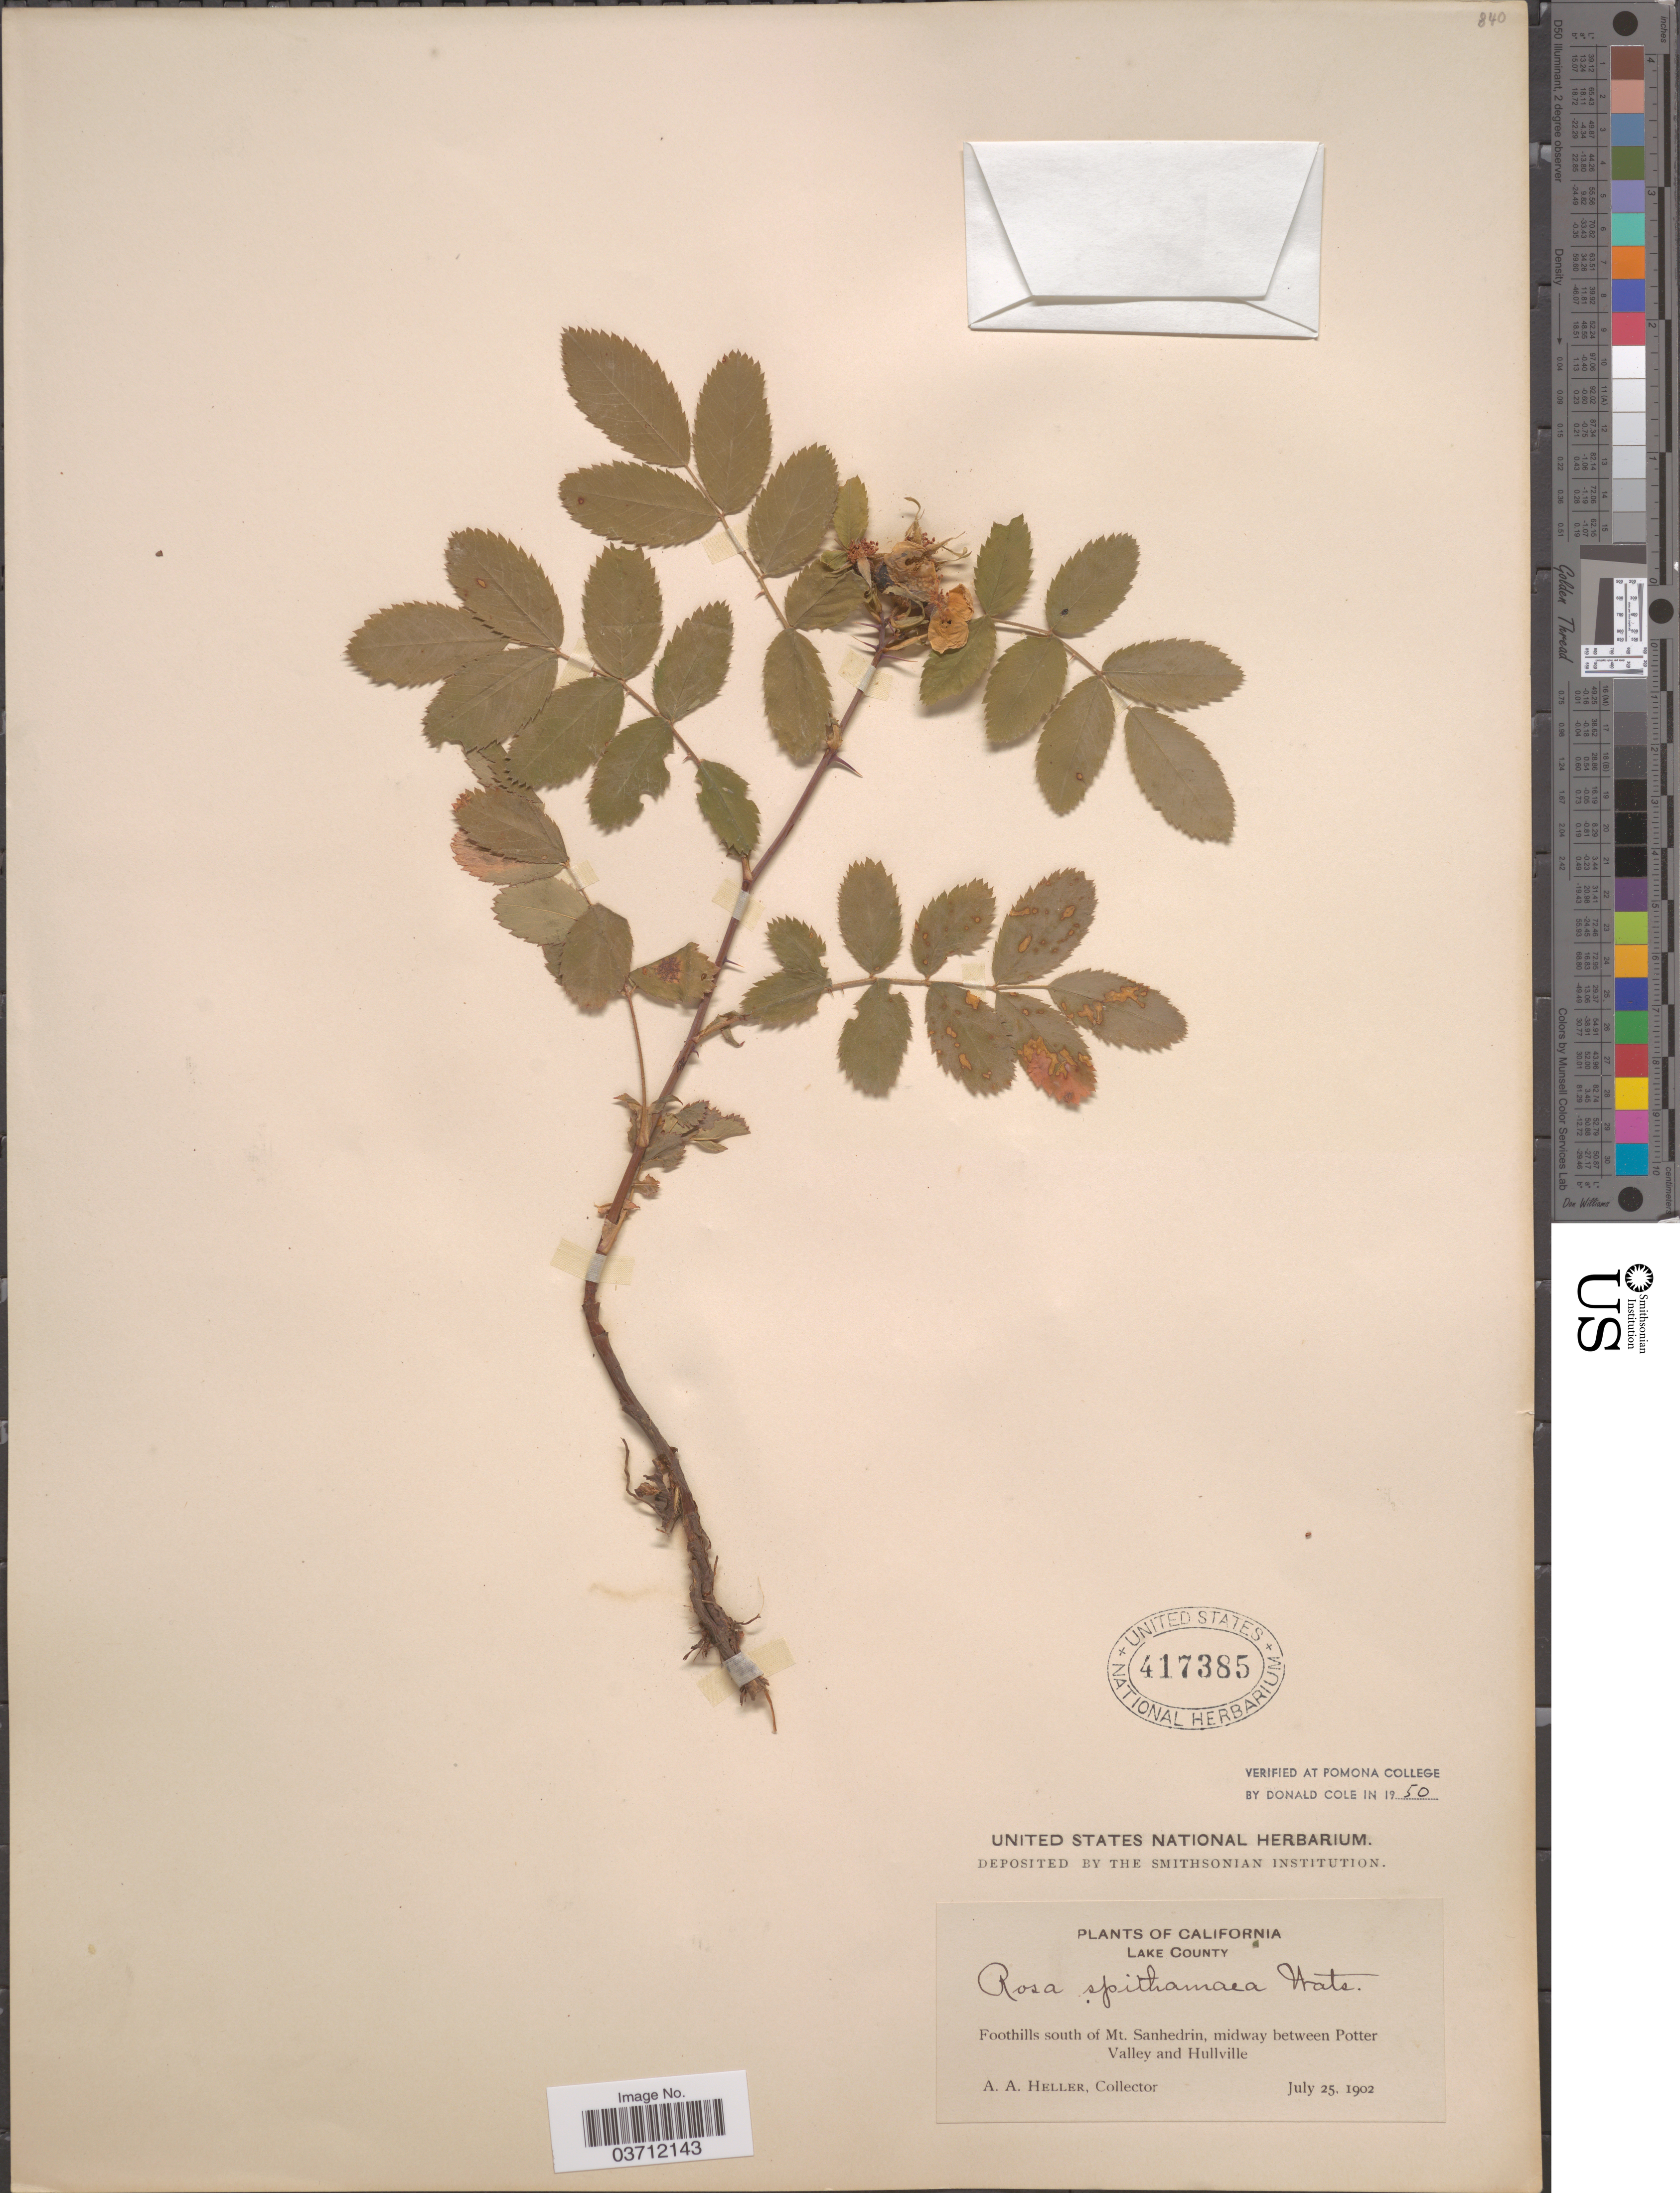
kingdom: Plantae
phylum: Tracheophyta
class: Magnoliopsida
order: Rosales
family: Rosaceae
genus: Rosa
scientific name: Rosa spithamea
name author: S. Watson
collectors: A. A. Heller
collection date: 1902-07-25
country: United States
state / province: California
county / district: Lake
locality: Lake County. Foothills south of Mt. Sanhedrin, midway between Potter Valley and Hullville.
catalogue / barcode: US 417385